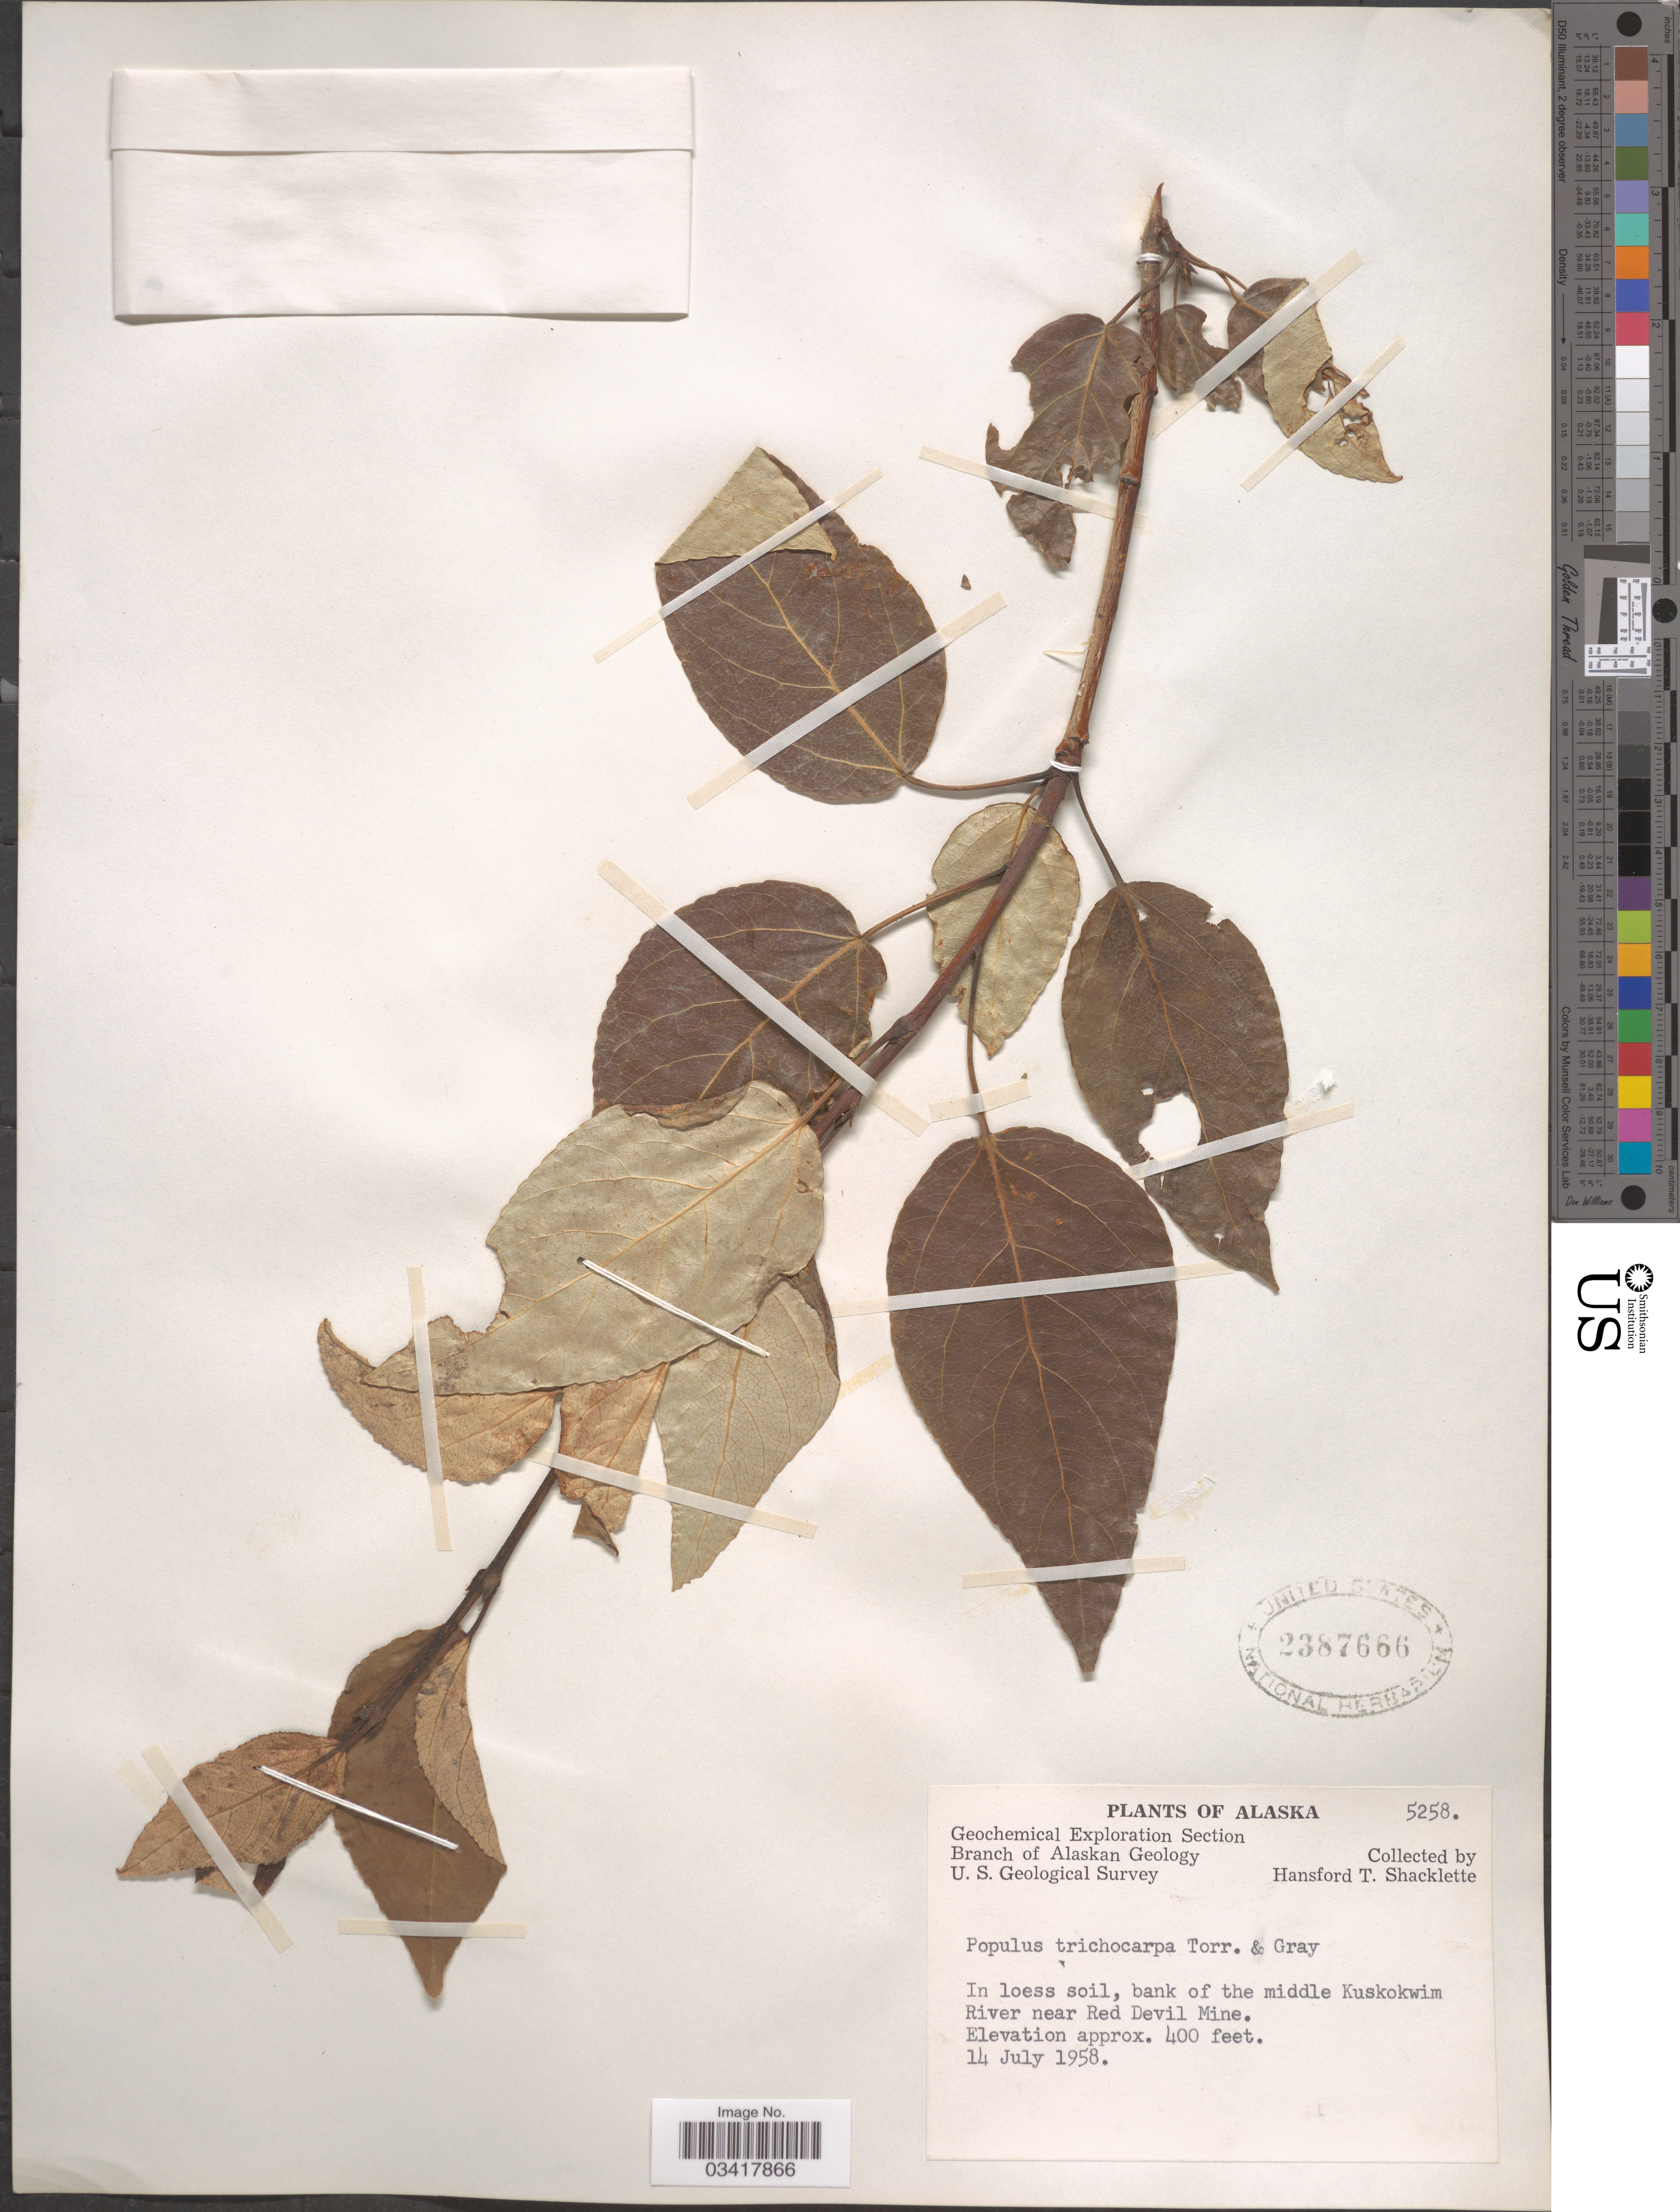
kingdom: Plantae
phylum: Tracheophyta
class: Magnoliopsida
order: Malpighiales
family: Salicaceae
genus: Populus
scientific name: Populus trichocarpa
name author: Torr. & A. Gray ex W. Hook.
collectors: H. Shacklette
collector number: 5258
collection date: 1958-07-14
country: United States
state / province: Alaska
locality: Bank of the middle Kuskokwim. River near Red Devil Mine.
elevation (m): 122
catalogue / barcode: US 2387666